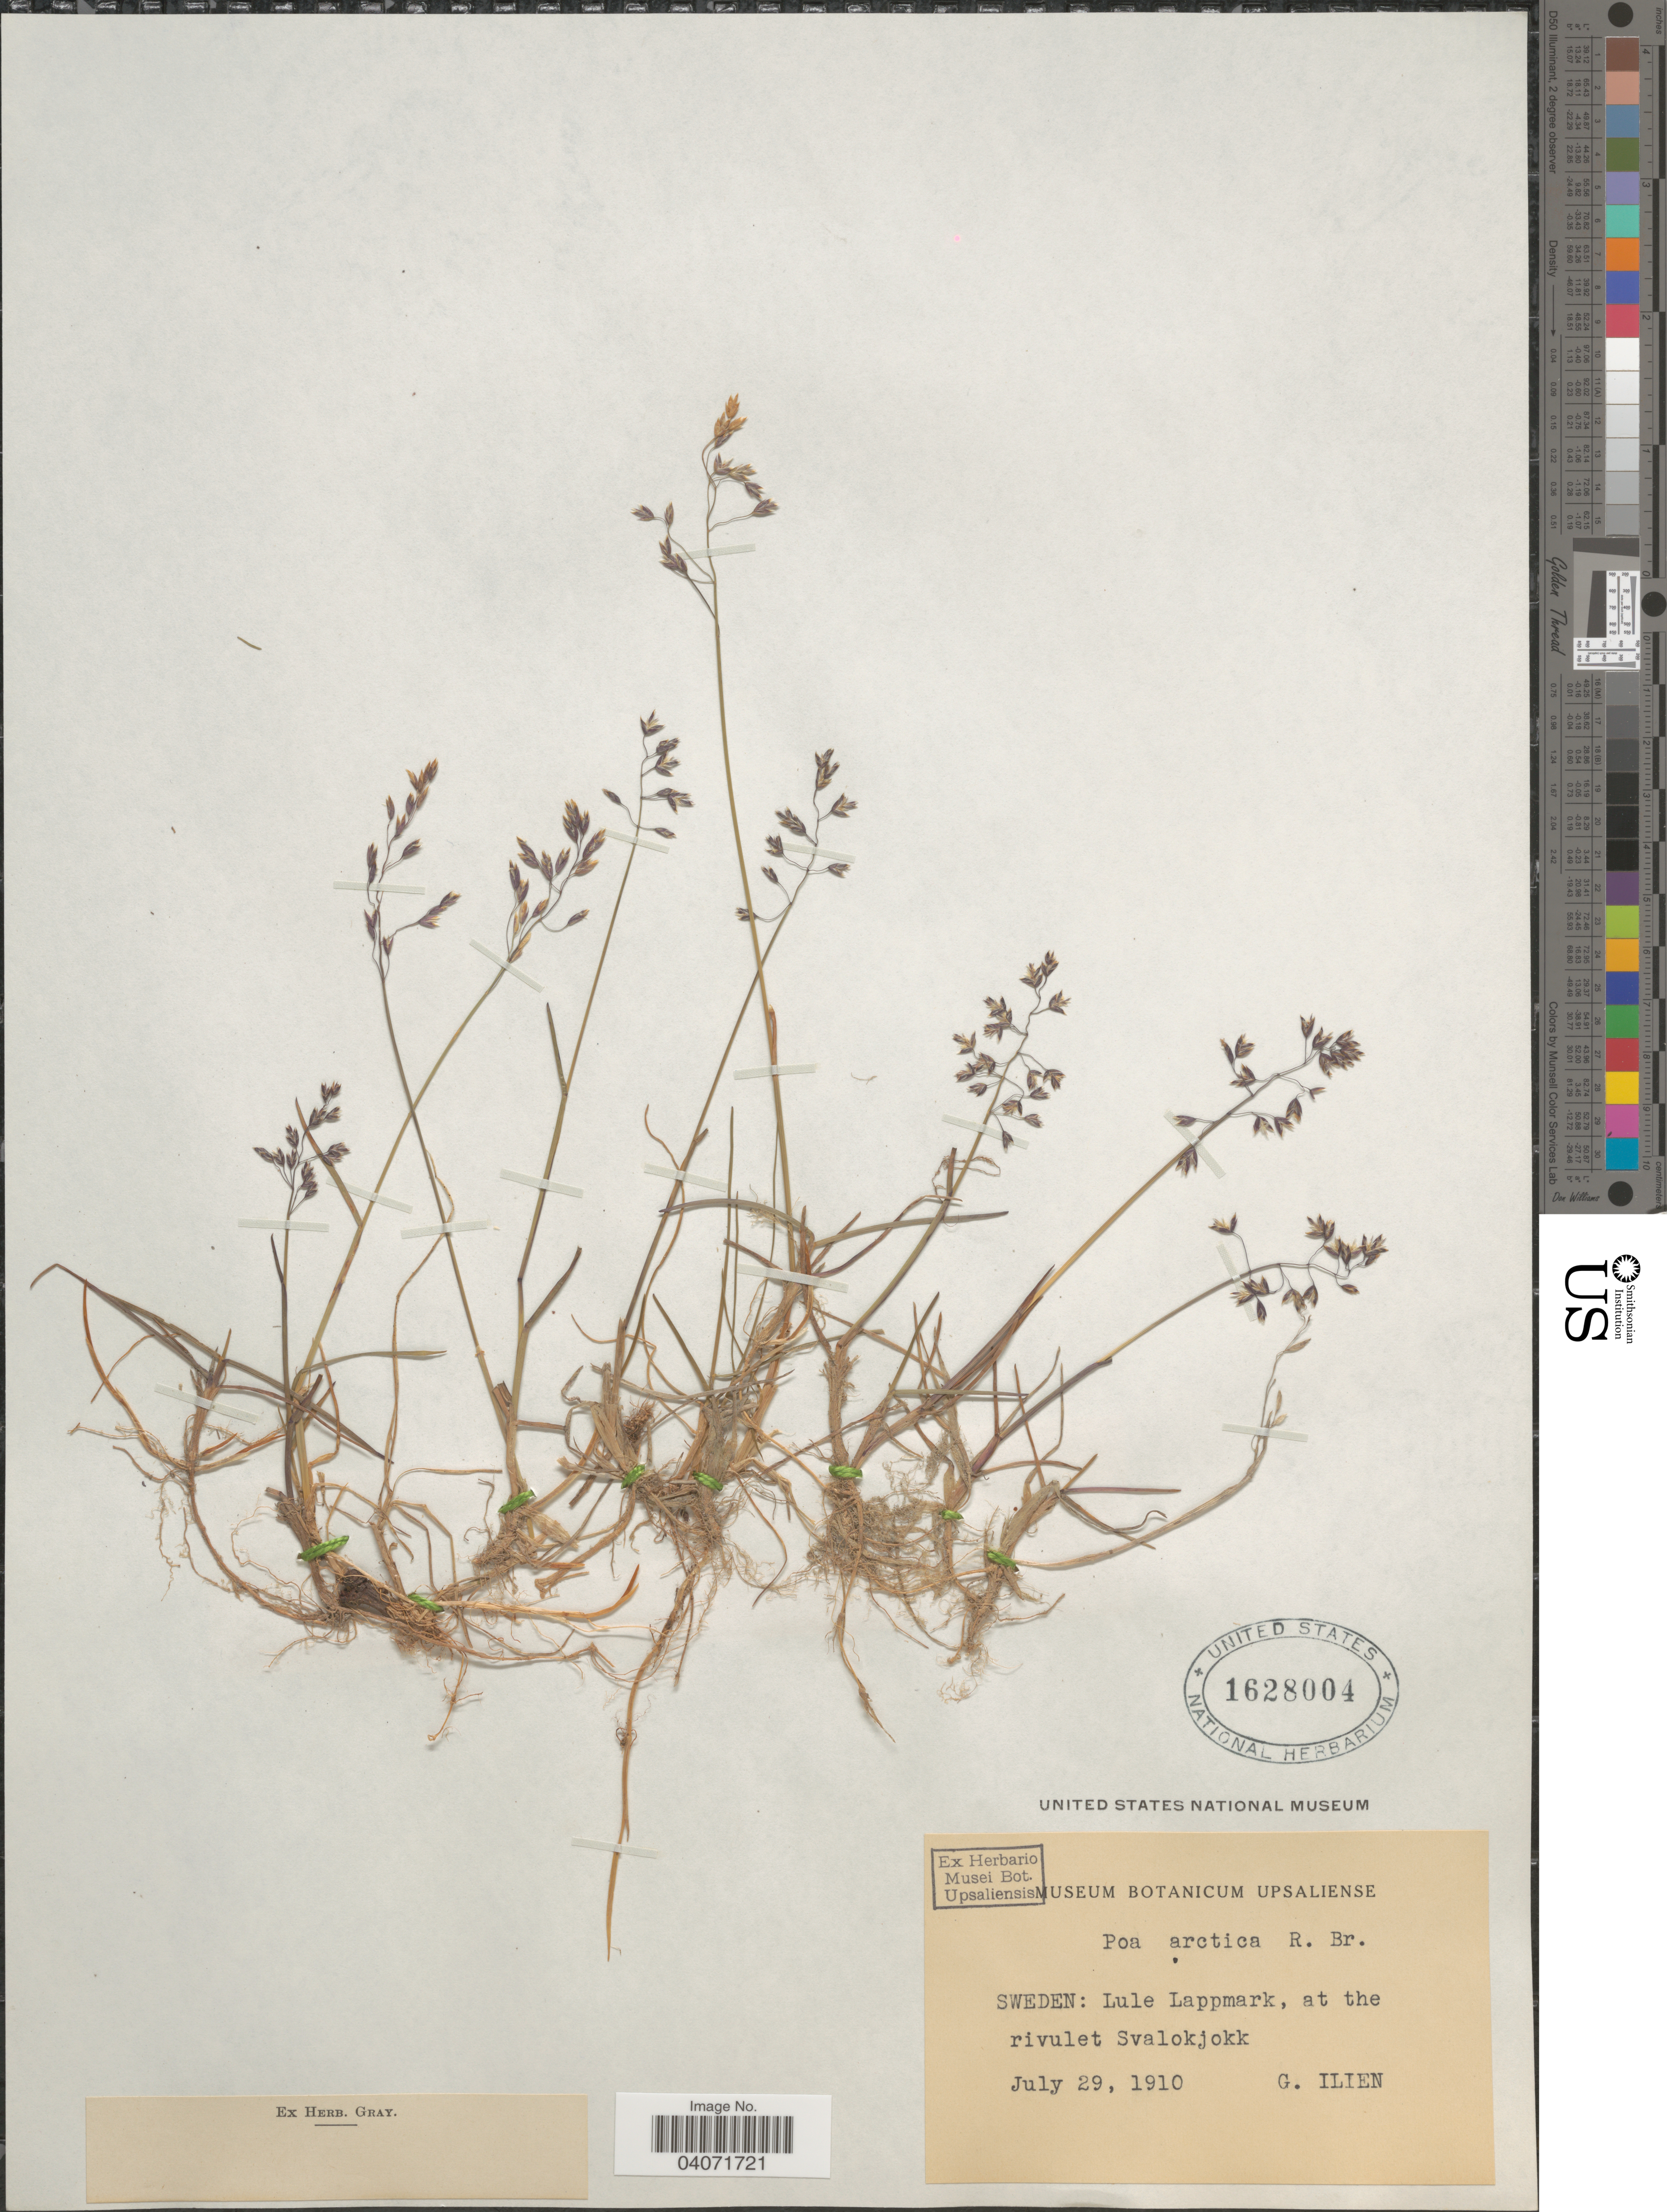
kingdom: Plantae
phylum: Tracheophyta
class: Liliopsida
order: Poales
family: Poaceae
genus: Poa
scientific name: Poa arctica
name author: R. Br.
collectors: G. Ilien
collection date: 1910-07-29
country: Sweden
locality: Lule Lappmark, at the rivulet Svalokjokk.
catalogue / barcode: US 1628004